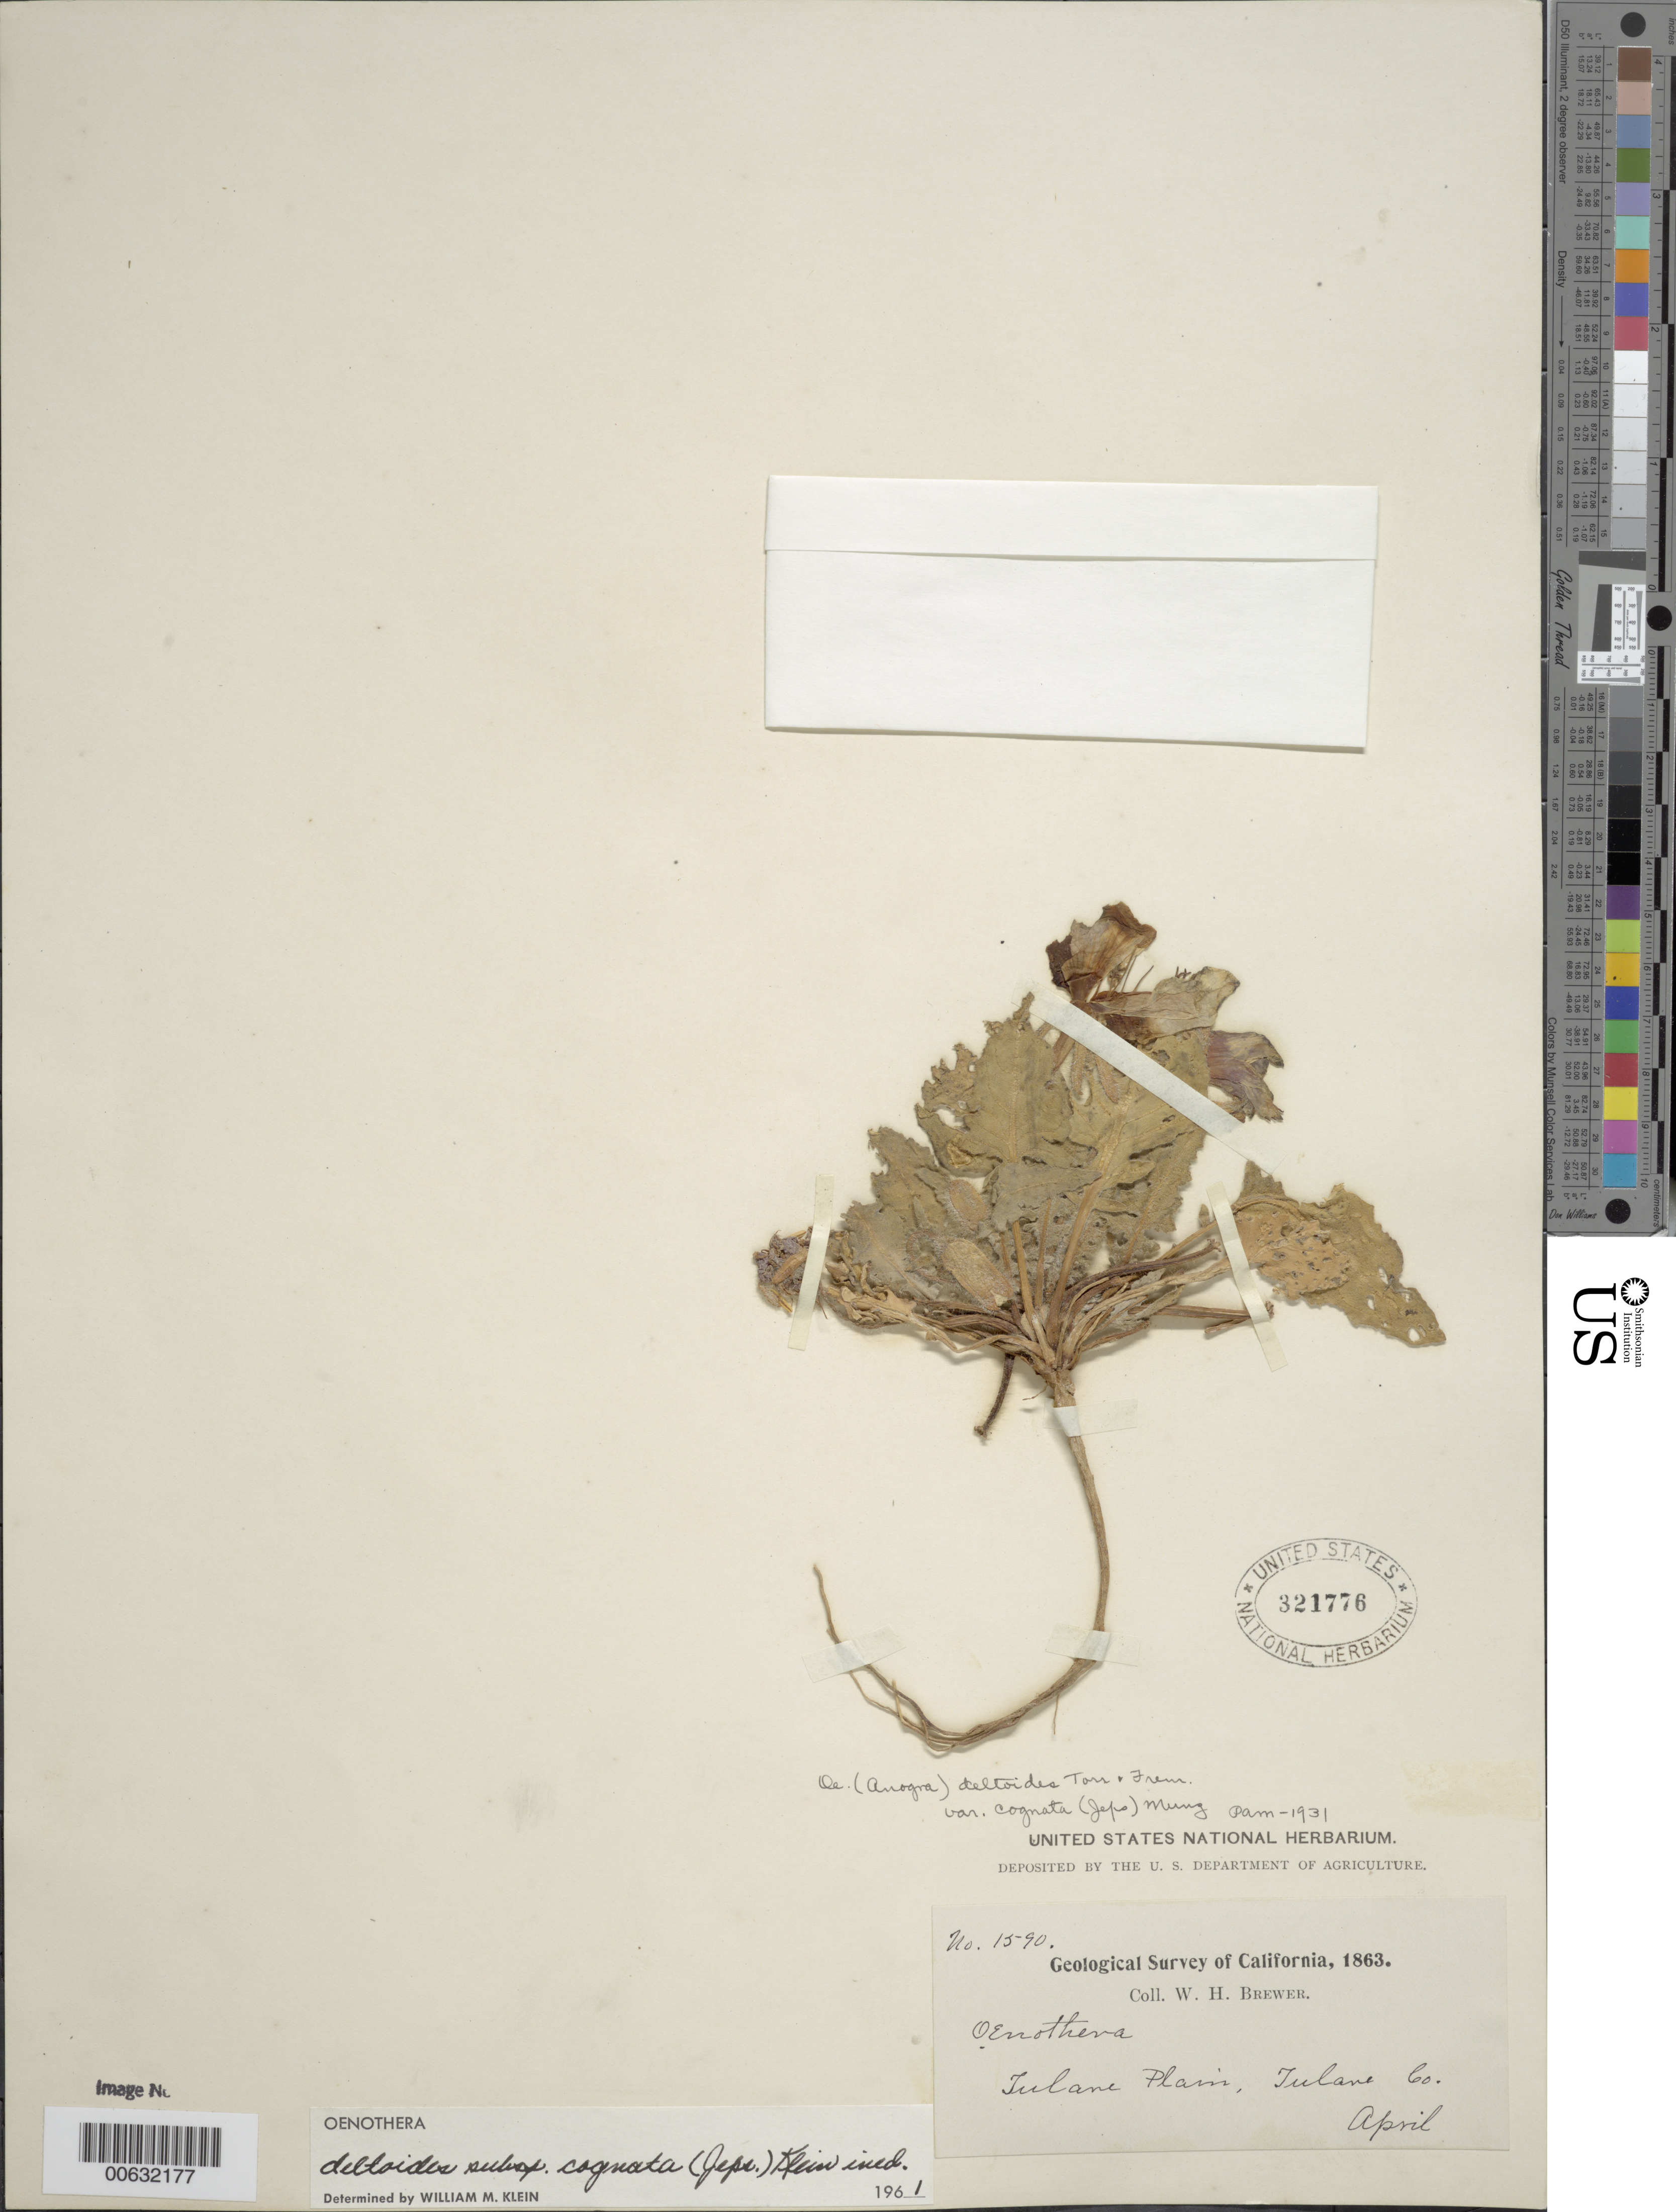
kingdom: Plantae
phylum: Tracheophyta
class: Magnoliopsida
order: Myrtales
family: Onagraceae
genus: Oenothera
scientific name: Oenothera deltoides subsp. cognata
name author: (Jeps.) W.M. Klein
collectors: W. H. Brewer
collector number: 1590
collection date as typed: Apr 1863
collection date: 1863-04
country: United States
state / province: California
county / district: Tulare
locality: Tulane Plains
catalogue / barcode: US 321776